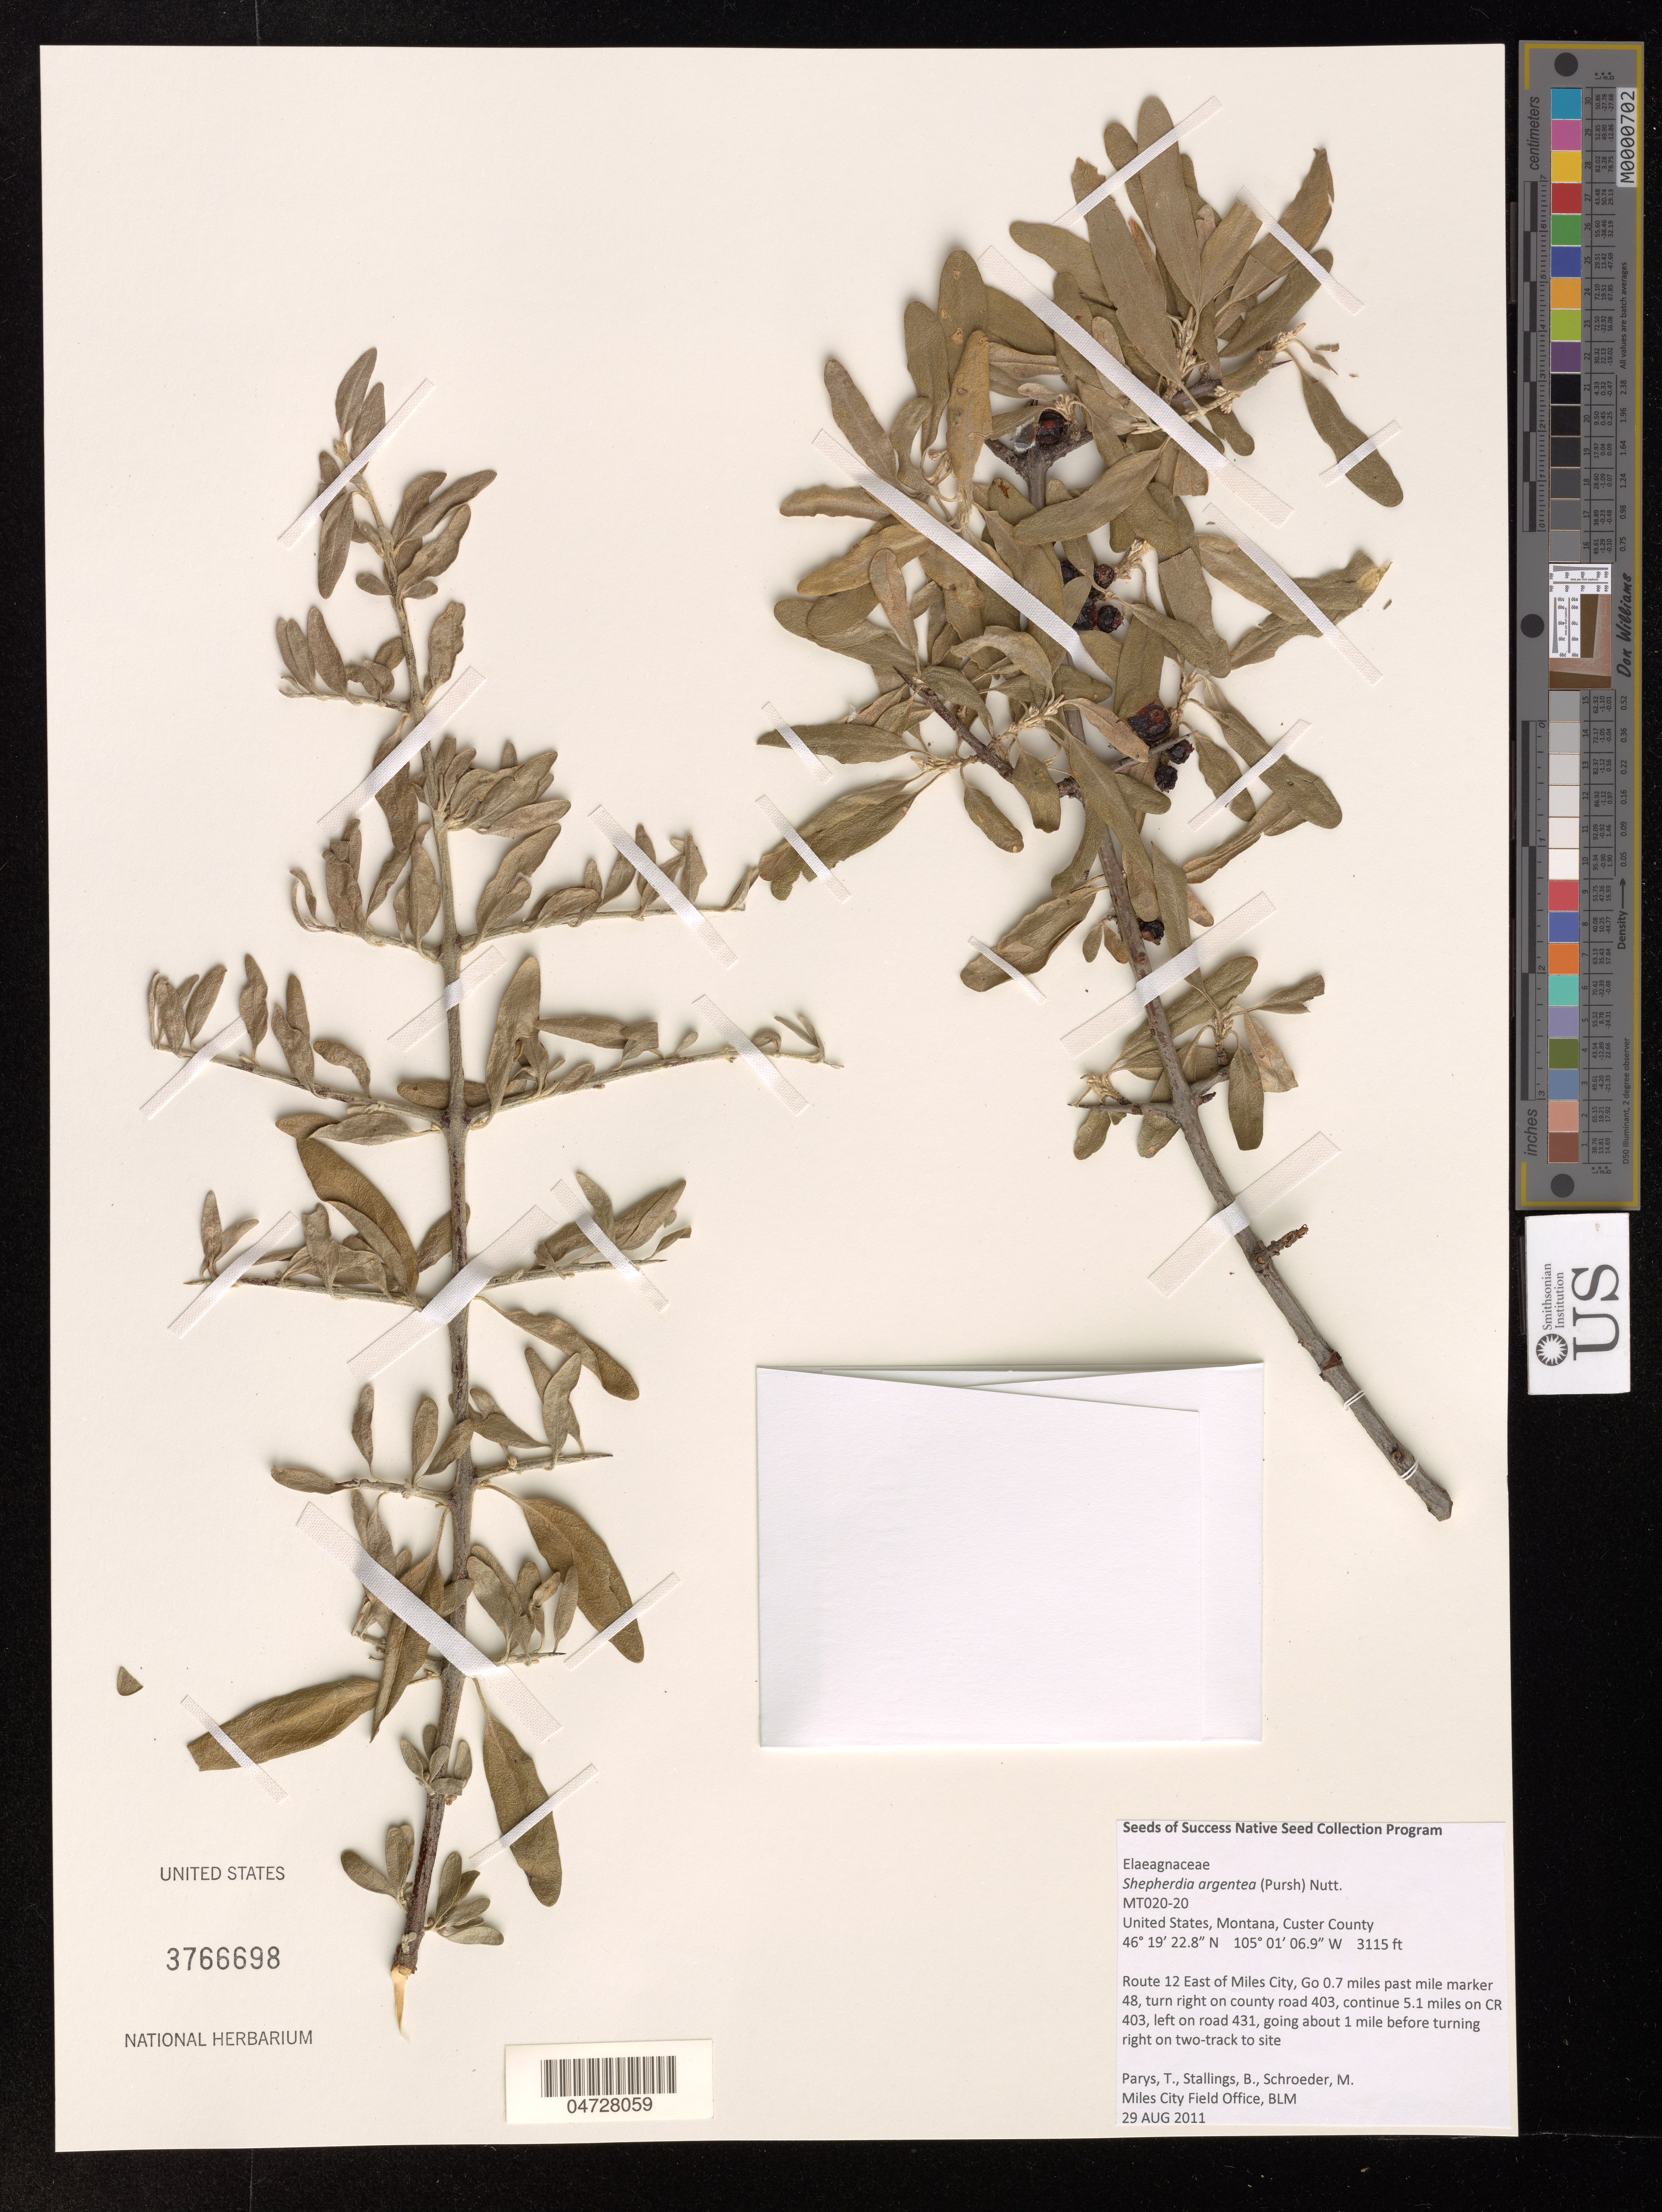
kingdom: Plantae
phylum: Tracheophyta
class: Magnoliopsida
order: Rosales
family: Elaeagnaceae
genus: Shepherdia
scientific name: Shepherdia argentea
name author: (Pursh) Nutt.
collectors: T. Parys & B. Stallings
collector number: MT020-20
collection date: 2011-08-29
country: United States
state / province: Montana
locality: Custer County.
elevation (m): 949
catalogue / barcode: US 3766698